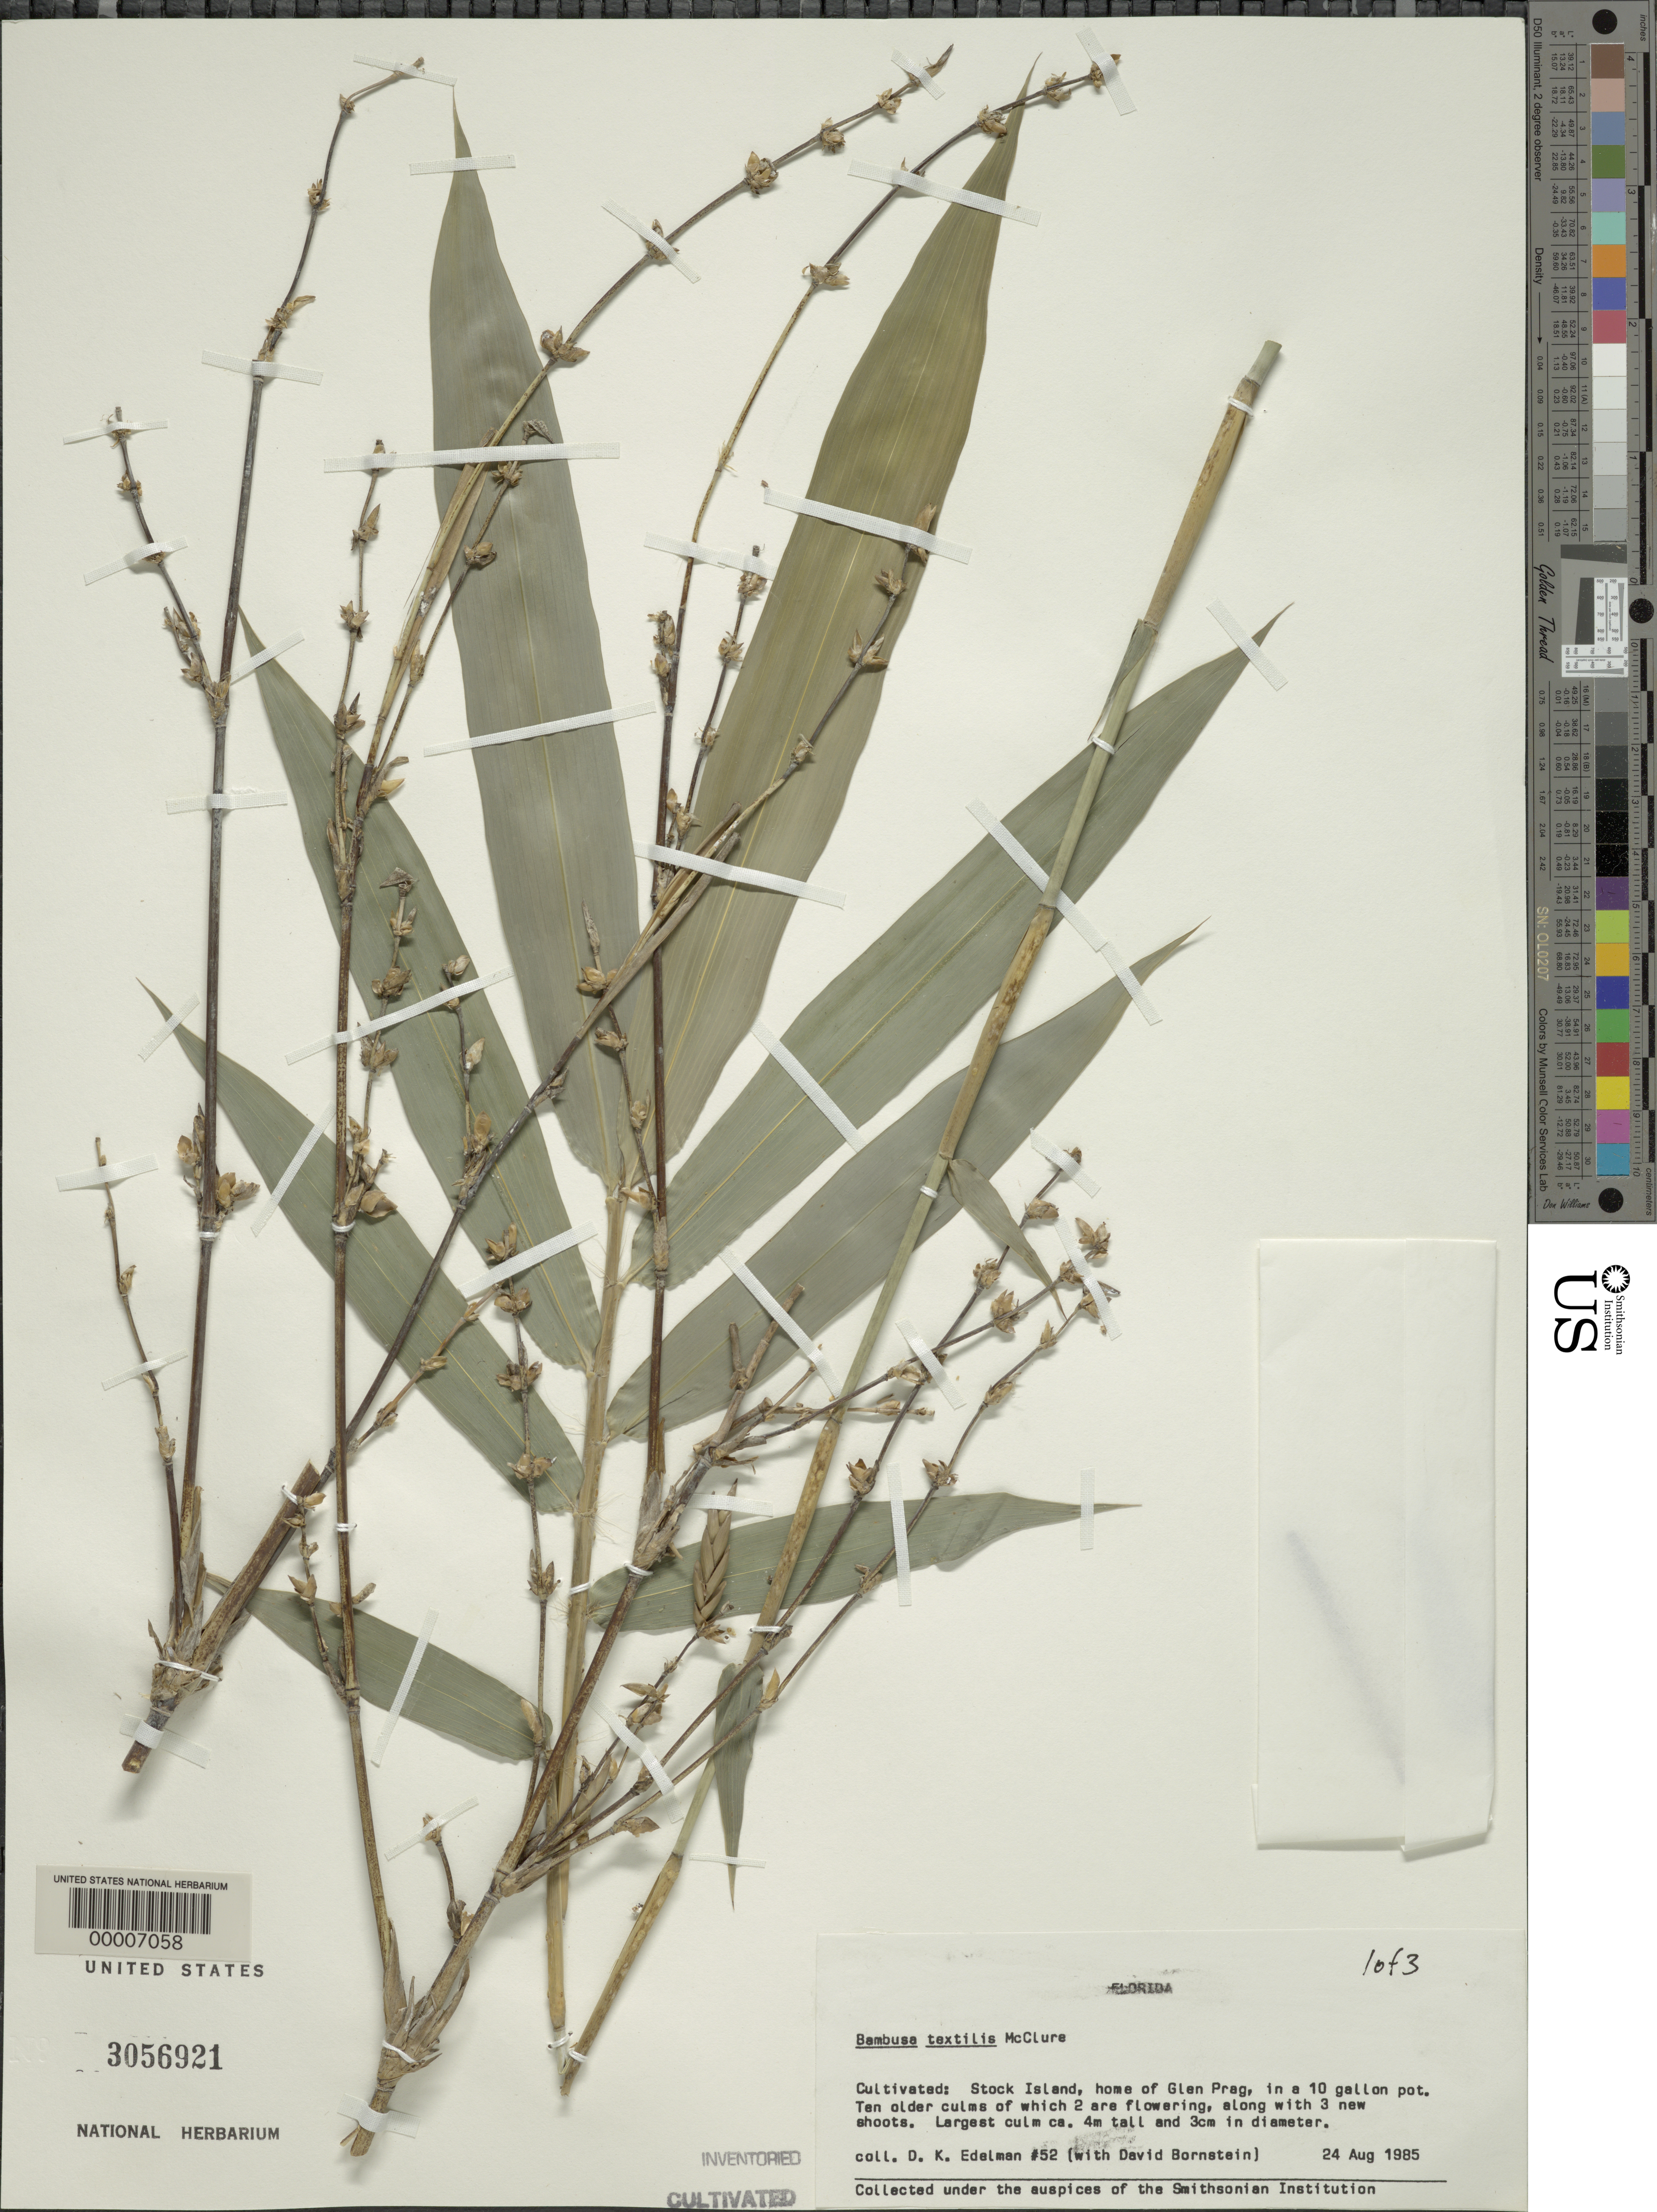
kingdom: Plantae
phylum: Tracheophyta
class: Liliopsida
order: Poales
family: Poaceae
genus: Bambusa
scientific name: Bambusa textilis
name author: McClure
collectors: D. Edelman & D. Bornstein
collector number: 52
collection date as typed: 24 Aug 1985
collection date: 1985-08-24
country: United States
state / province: Florida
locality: Stock island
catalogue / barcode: US 3056921